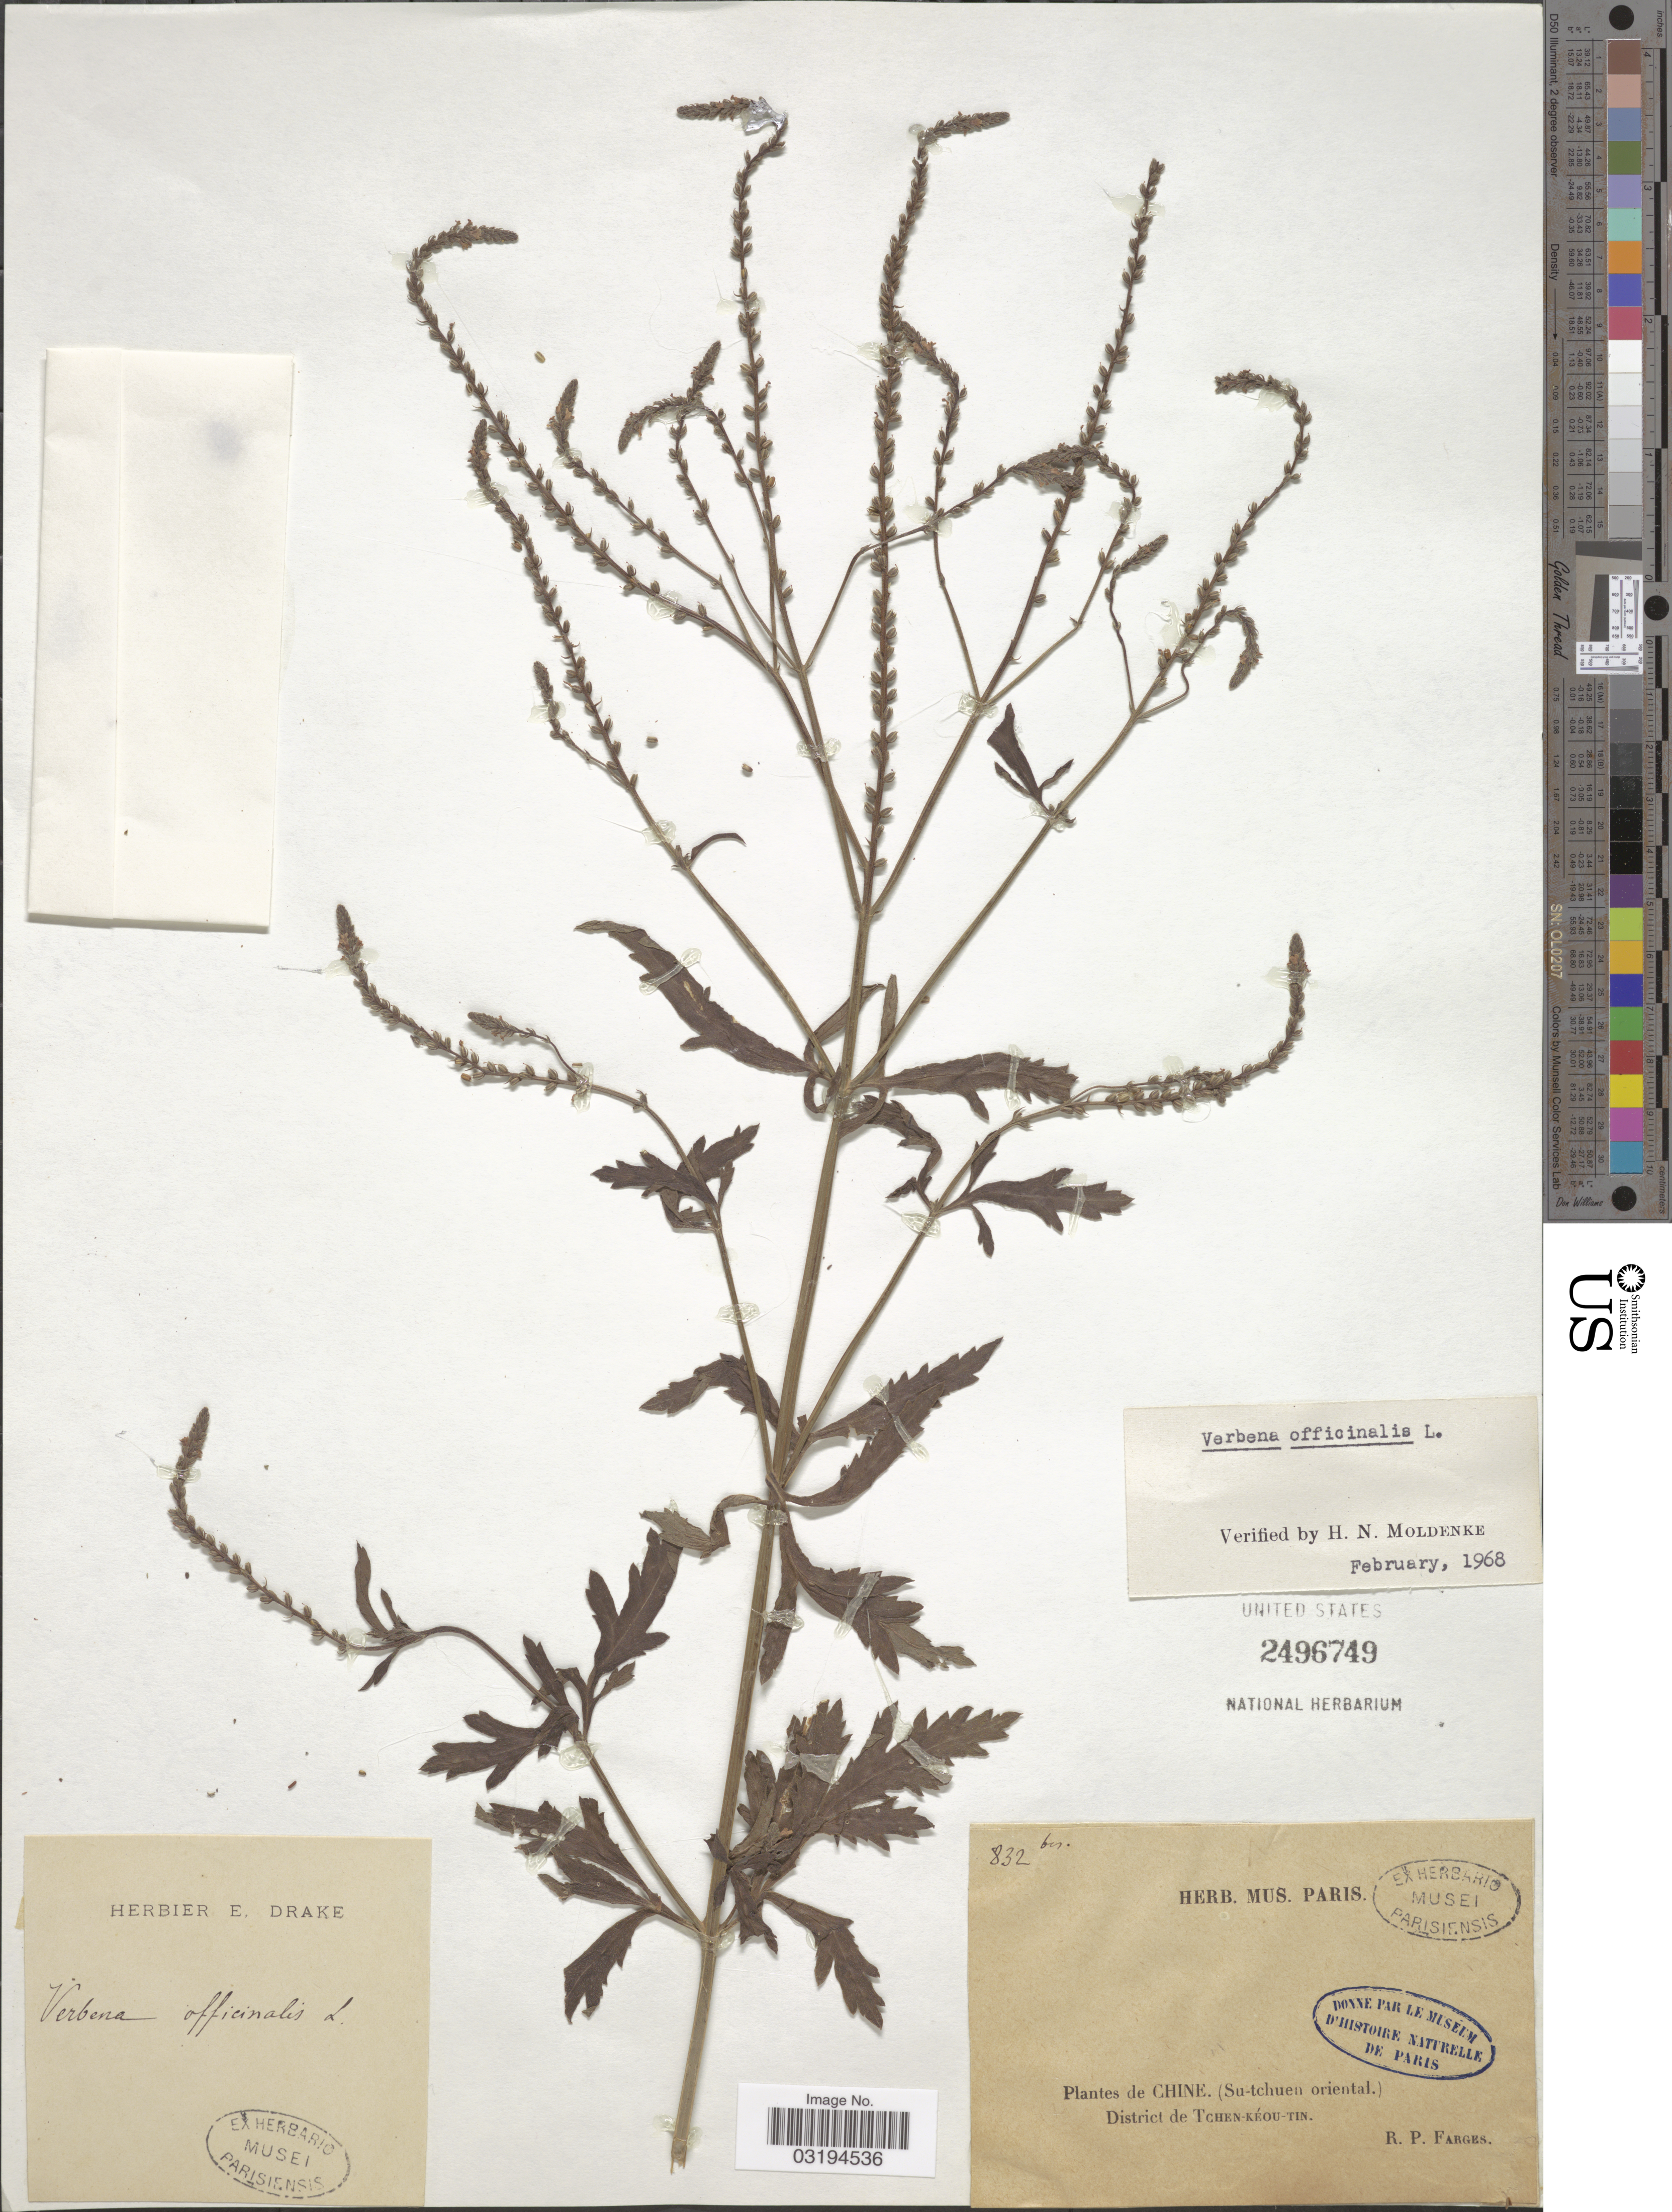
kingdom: Plantae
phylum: Tracheophyta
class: Magnoliopsida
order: Lamiales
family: Verbenaceae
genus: Verbena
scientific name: Verbena officinalis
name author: L.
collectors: R. Farges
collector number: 832bis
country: China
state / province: Sichuan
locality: (Su-tchuen oriental). District de Tchen-kéou-tin.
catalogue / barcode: US 2496749